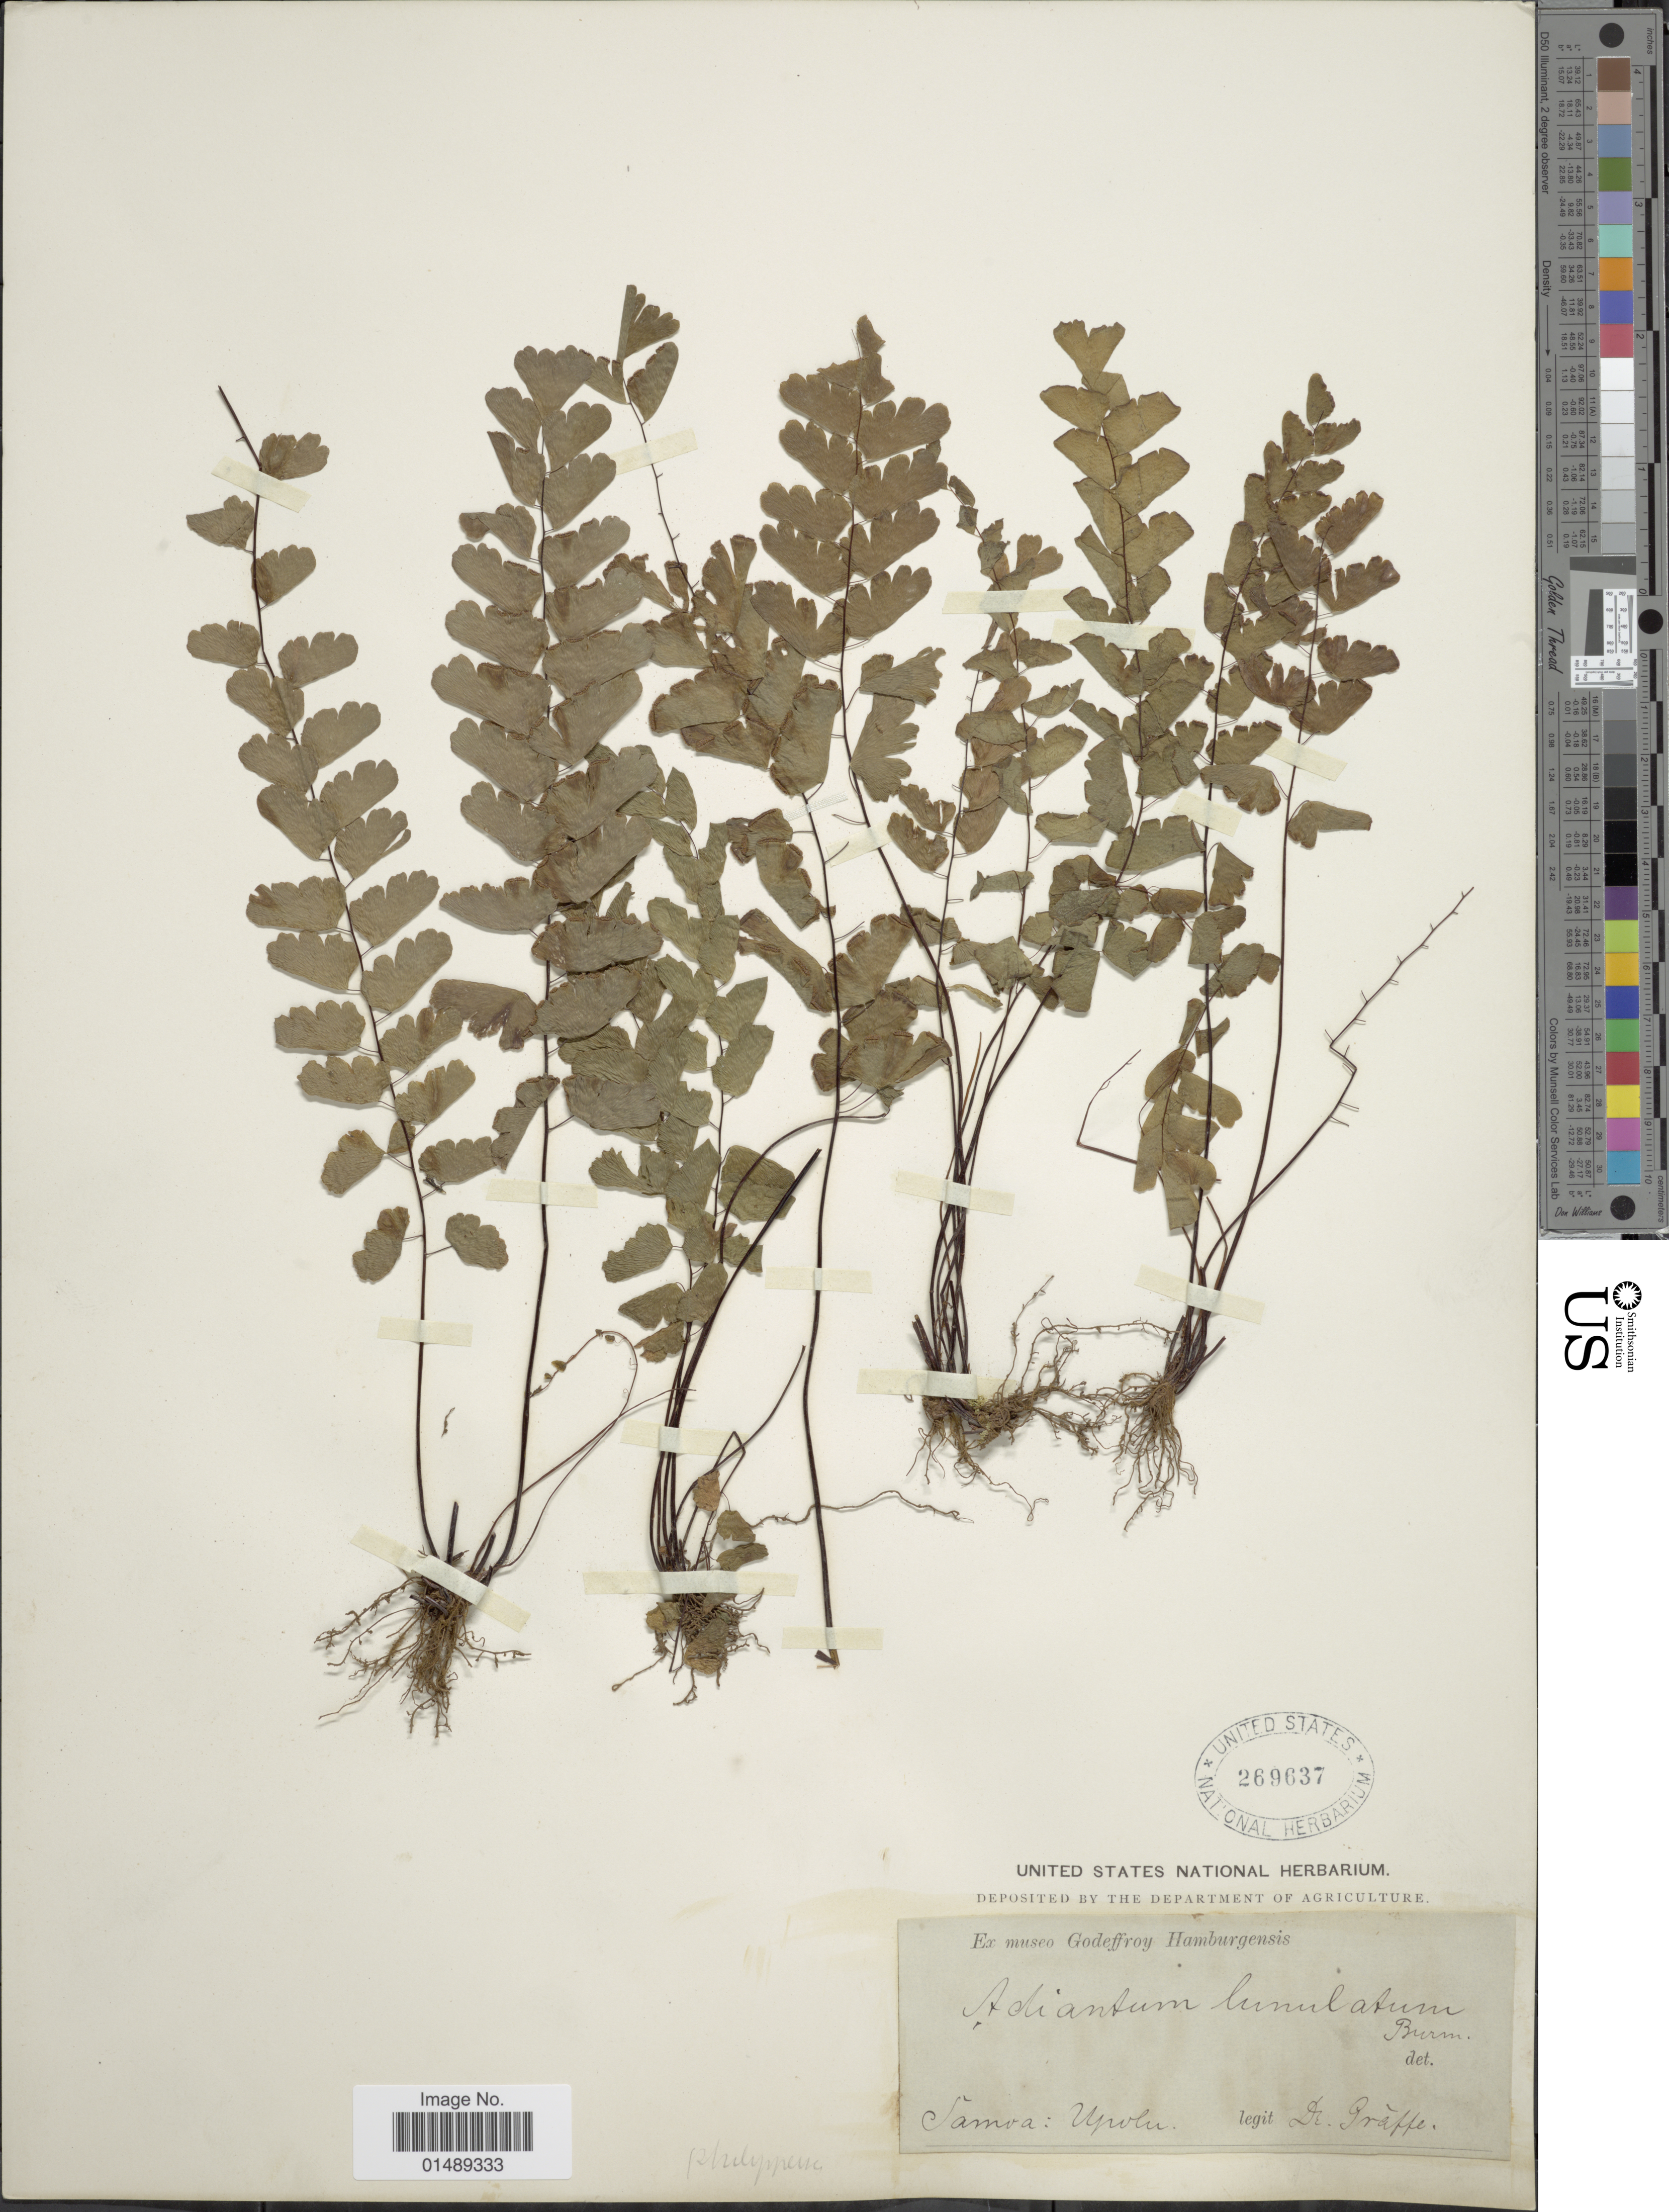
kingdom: Plantae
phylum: Tracheophyta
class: Polypodiopsida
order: Polypodiales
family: Pteridaceae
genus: Adiantum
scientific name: Adiantum philippense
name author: L.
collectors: Graffe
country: Samoa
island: Upolu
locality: Samoa: Upolu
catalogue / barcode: US 269637